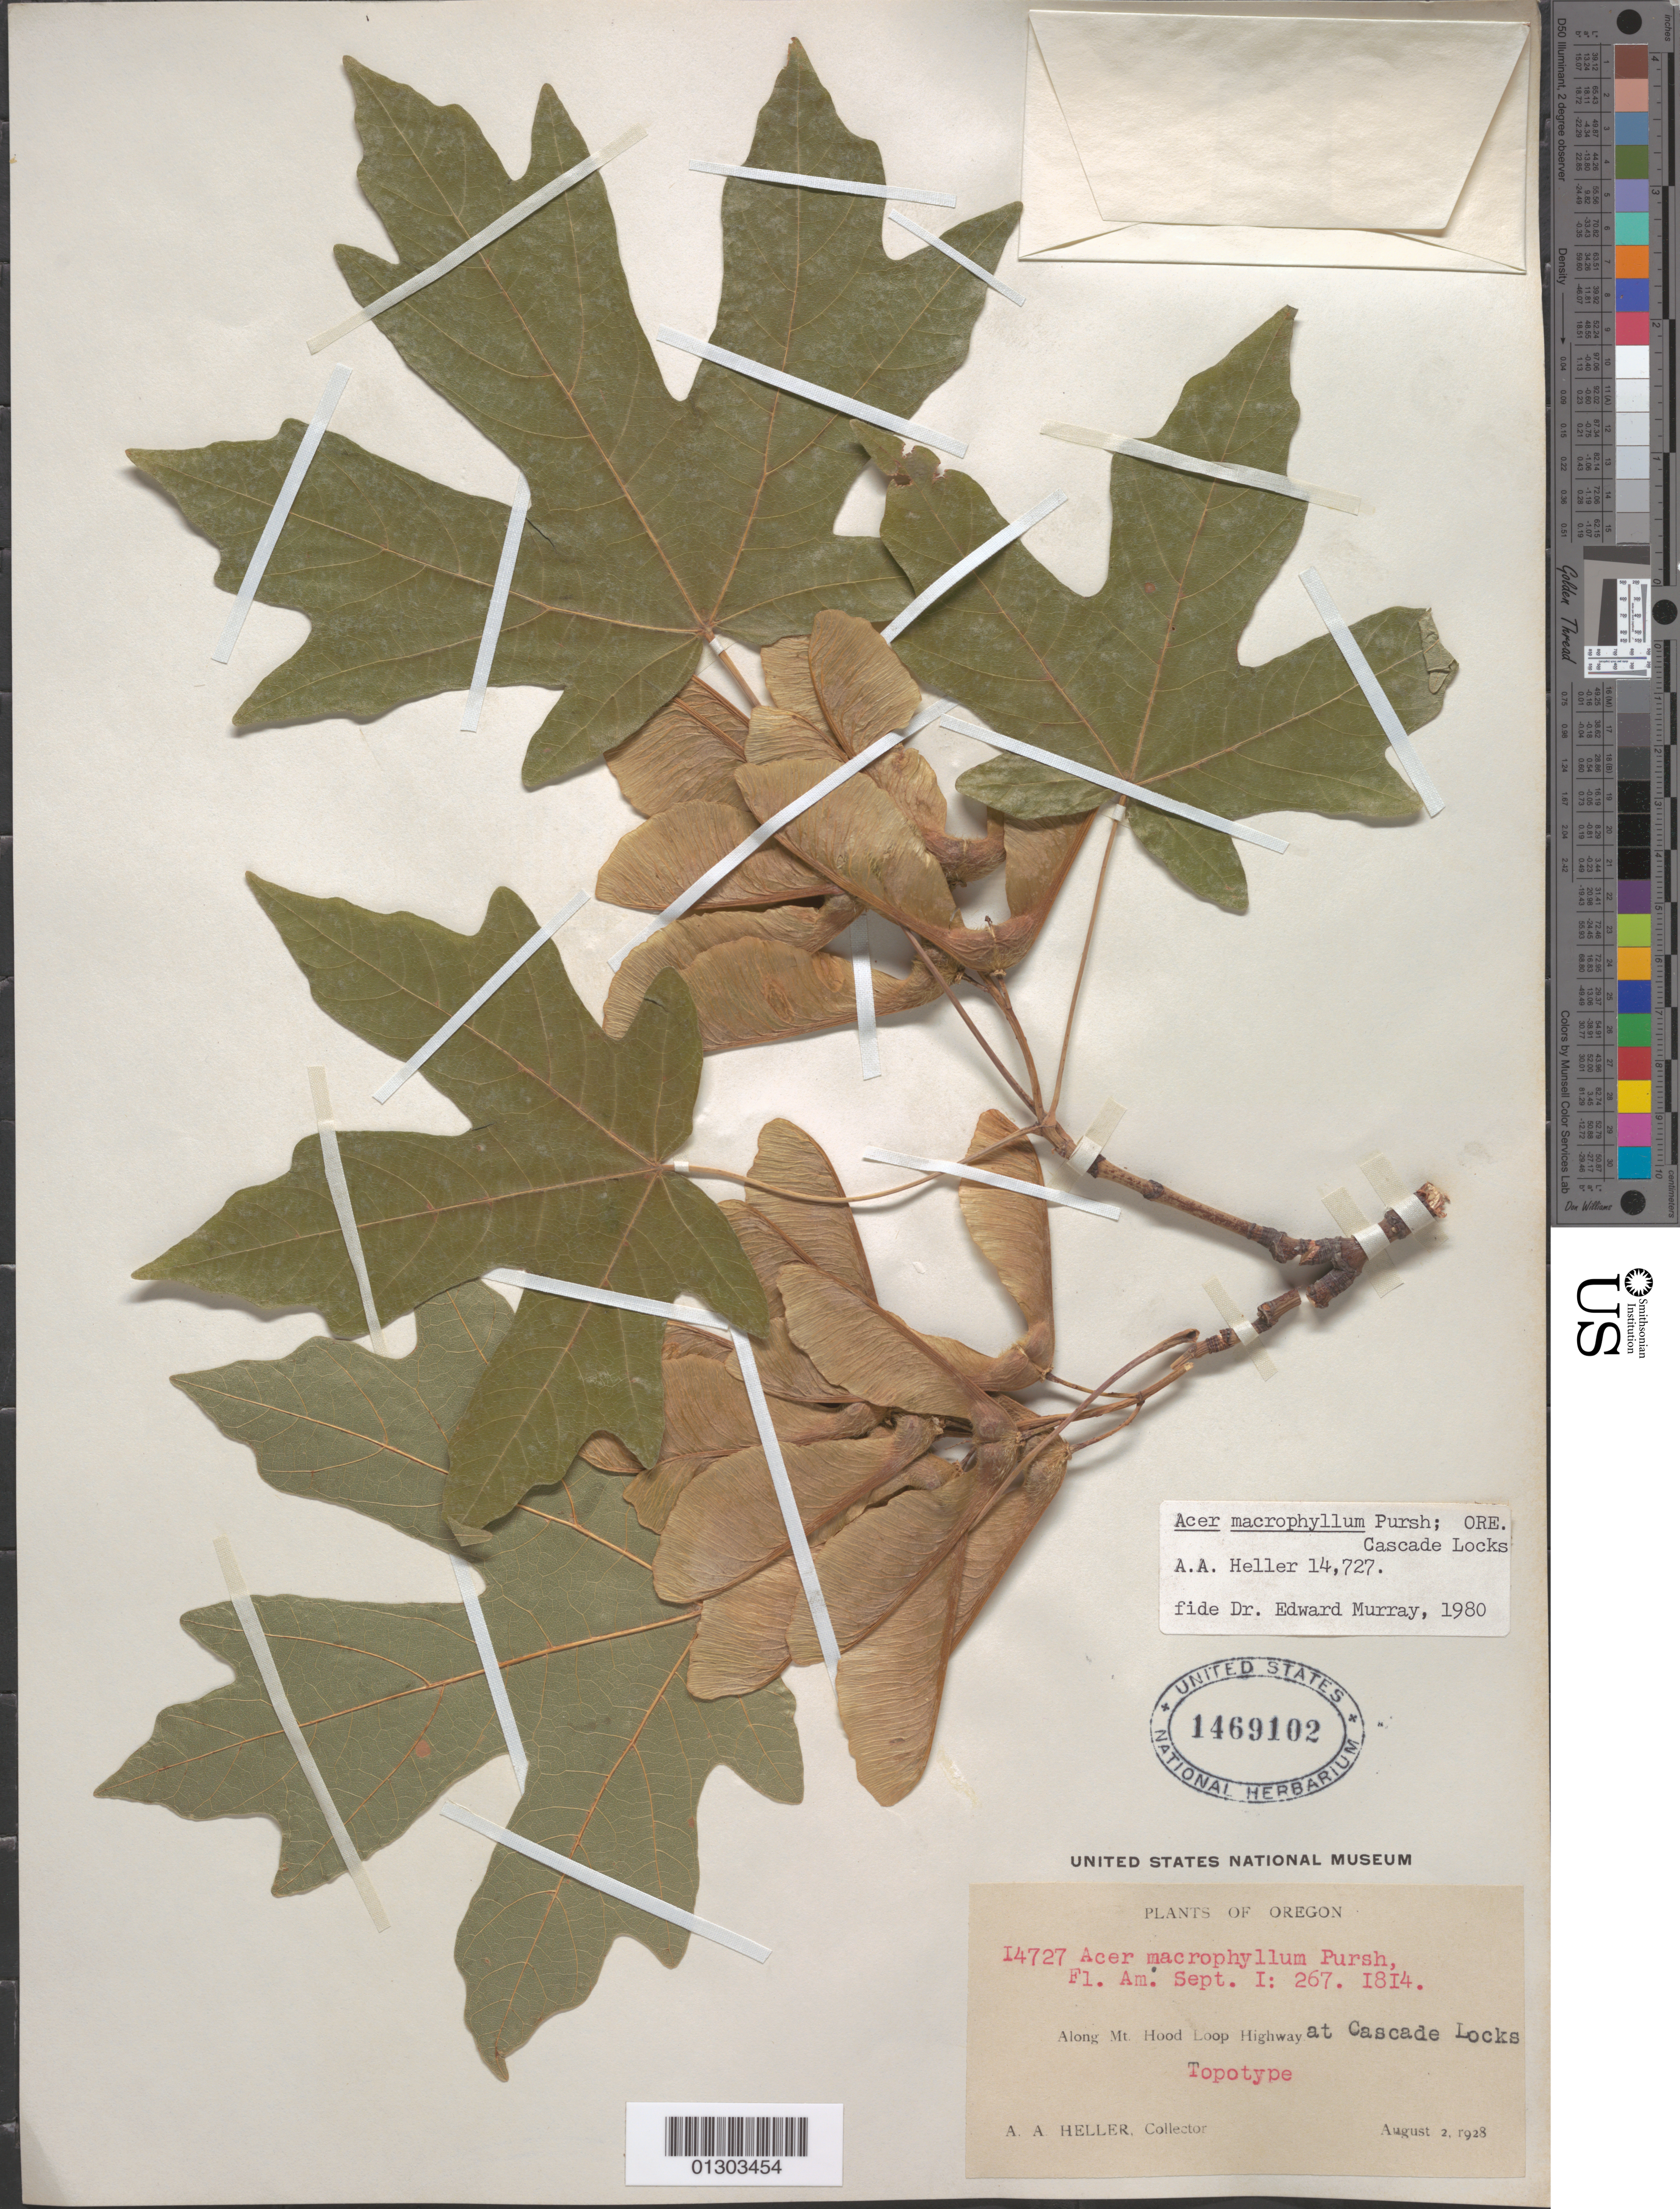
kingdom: Plantae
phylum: Tracheophyta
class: Magnoliopsida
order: Sapindales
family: Sapindaceae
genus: Acer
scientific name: Acer macrophyllum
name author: Pursh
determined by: Murray, Edward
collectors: A. A. Heller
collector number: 14727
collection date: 1928-08-02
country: United States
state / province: Oregon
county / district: Hood River County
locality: Cascade Locks, along Mt. Hood Loop Highway.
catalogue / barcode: US 1469102